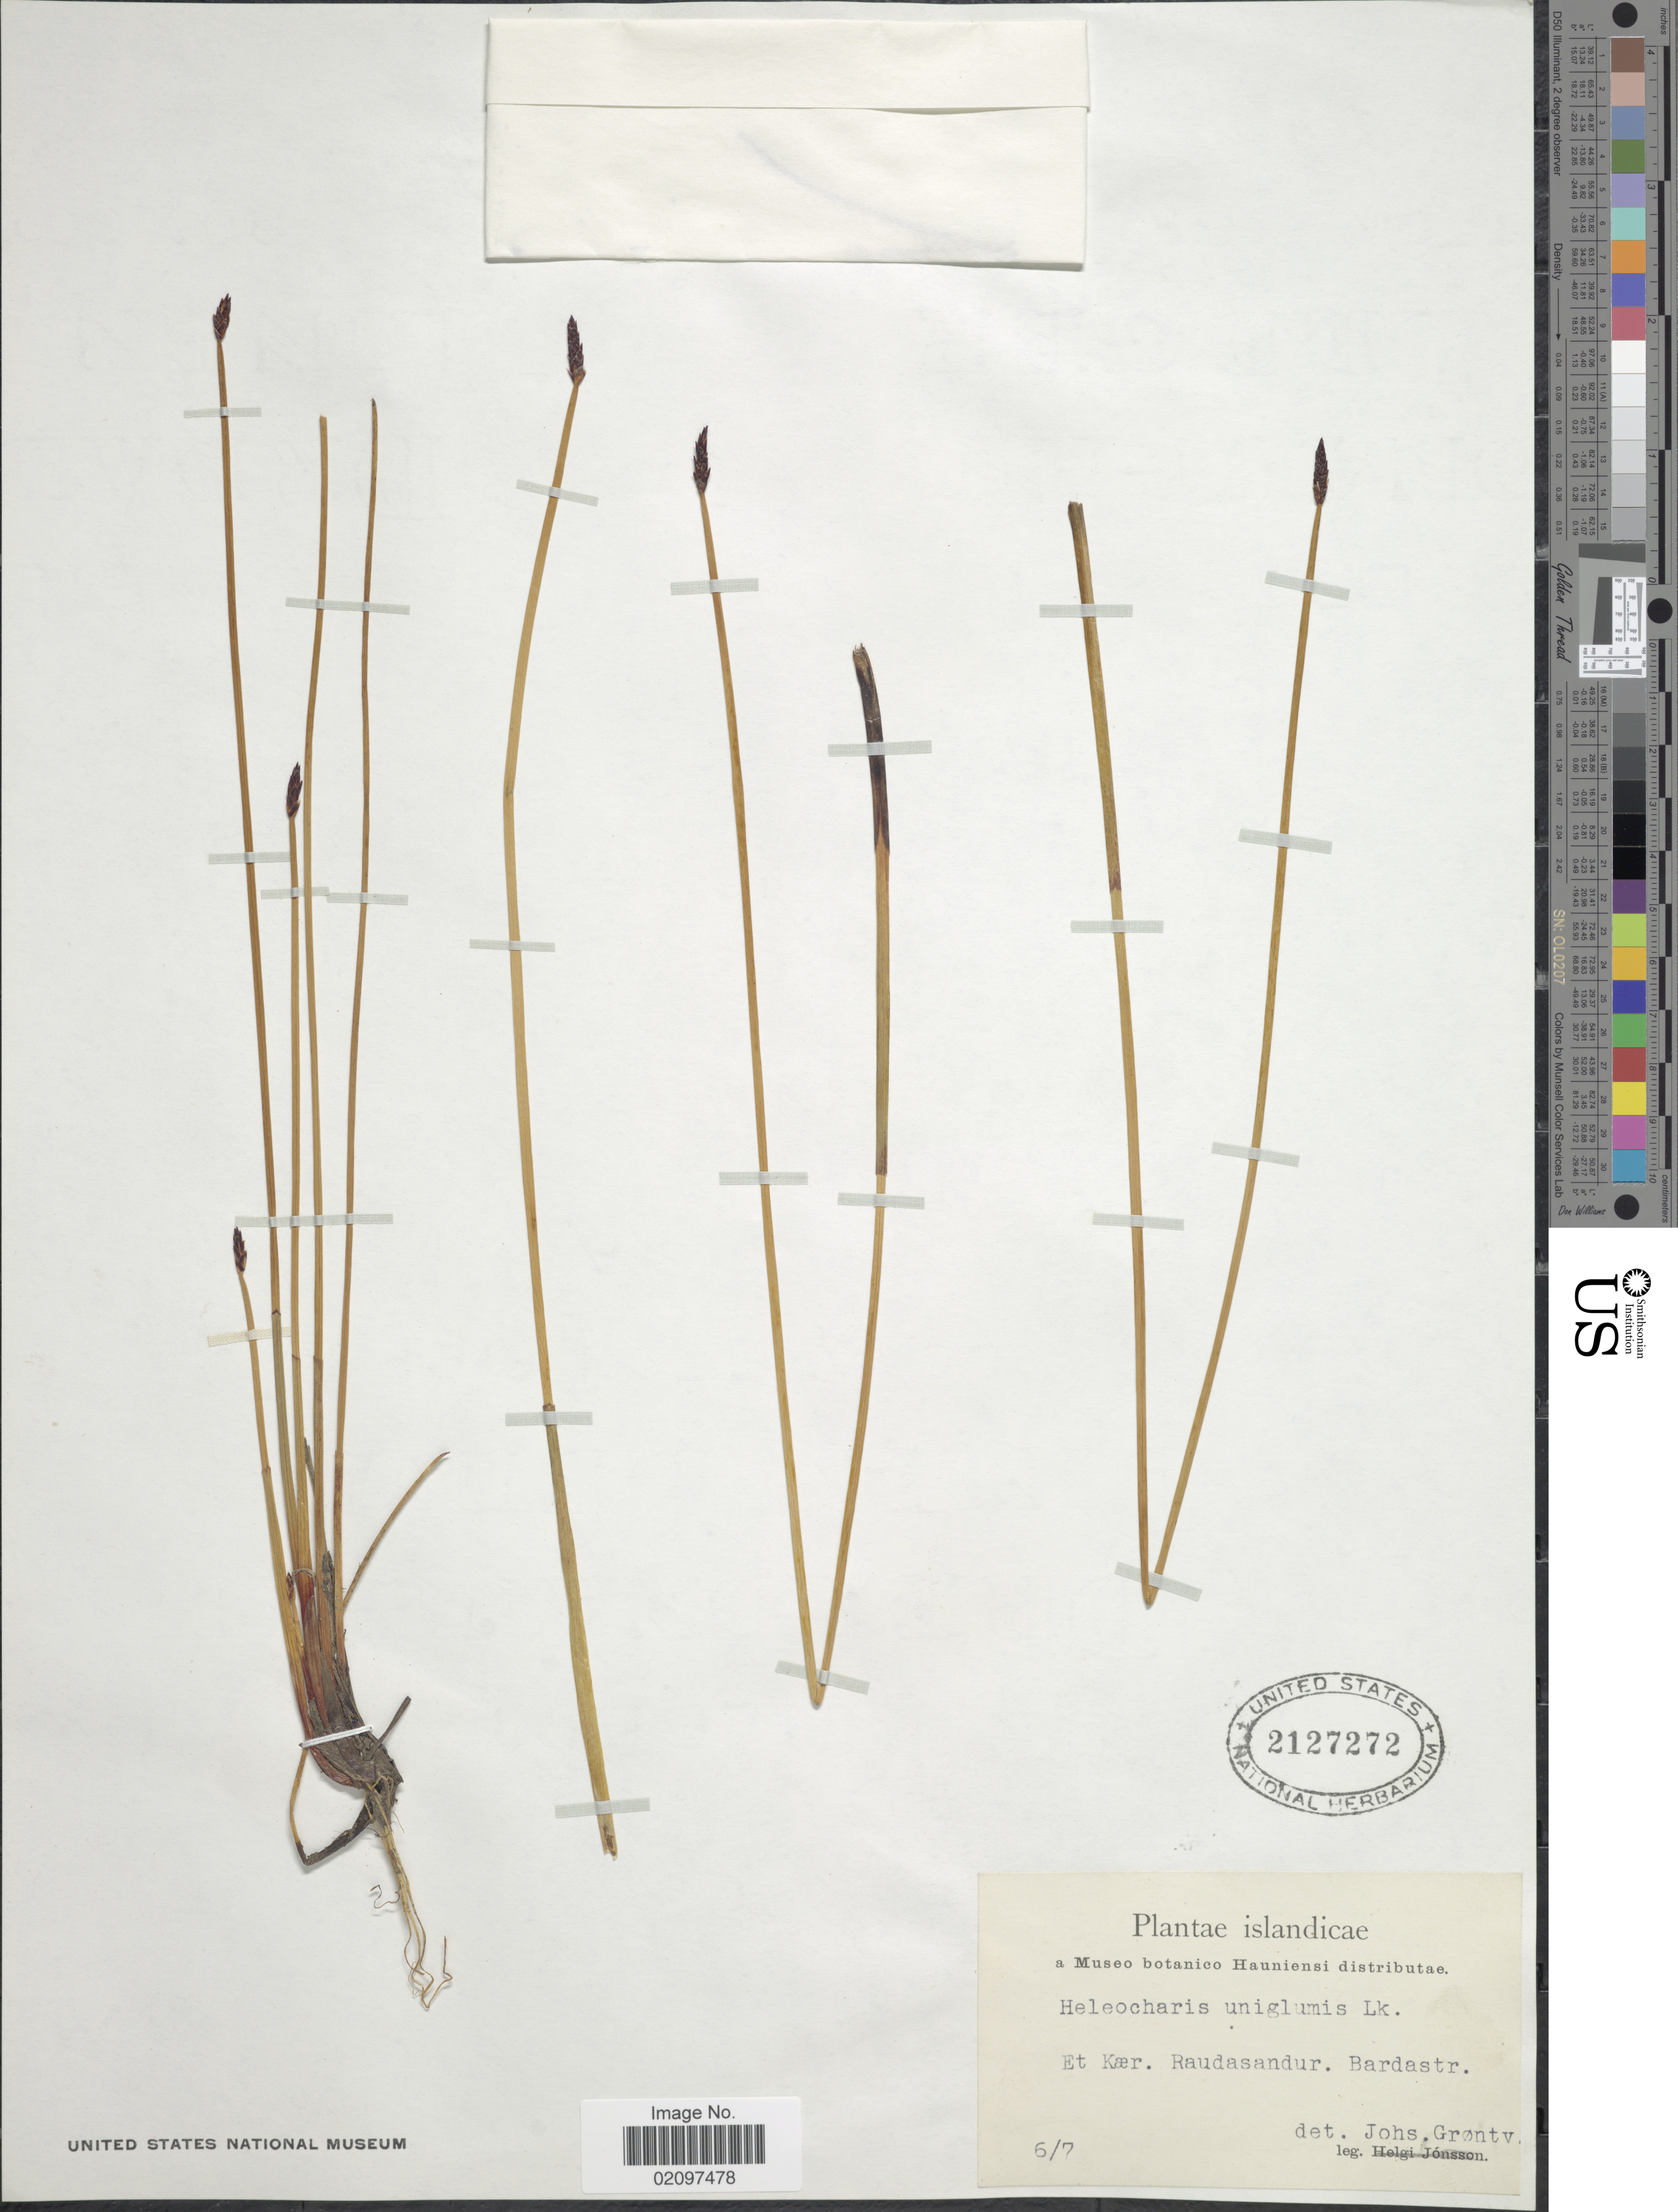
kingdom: Plantae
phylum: Tracheophyta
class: Liliopsida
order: Poales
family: Cyperaceae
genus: Eleocharis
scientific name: Eleocharis uniglumis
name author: (Link) Schult.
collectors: Museo Botanico Hauniense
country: Iceland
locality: Islandicae. Et Kaer. Raudasandur. Bardastr.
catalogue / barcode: US 2127272